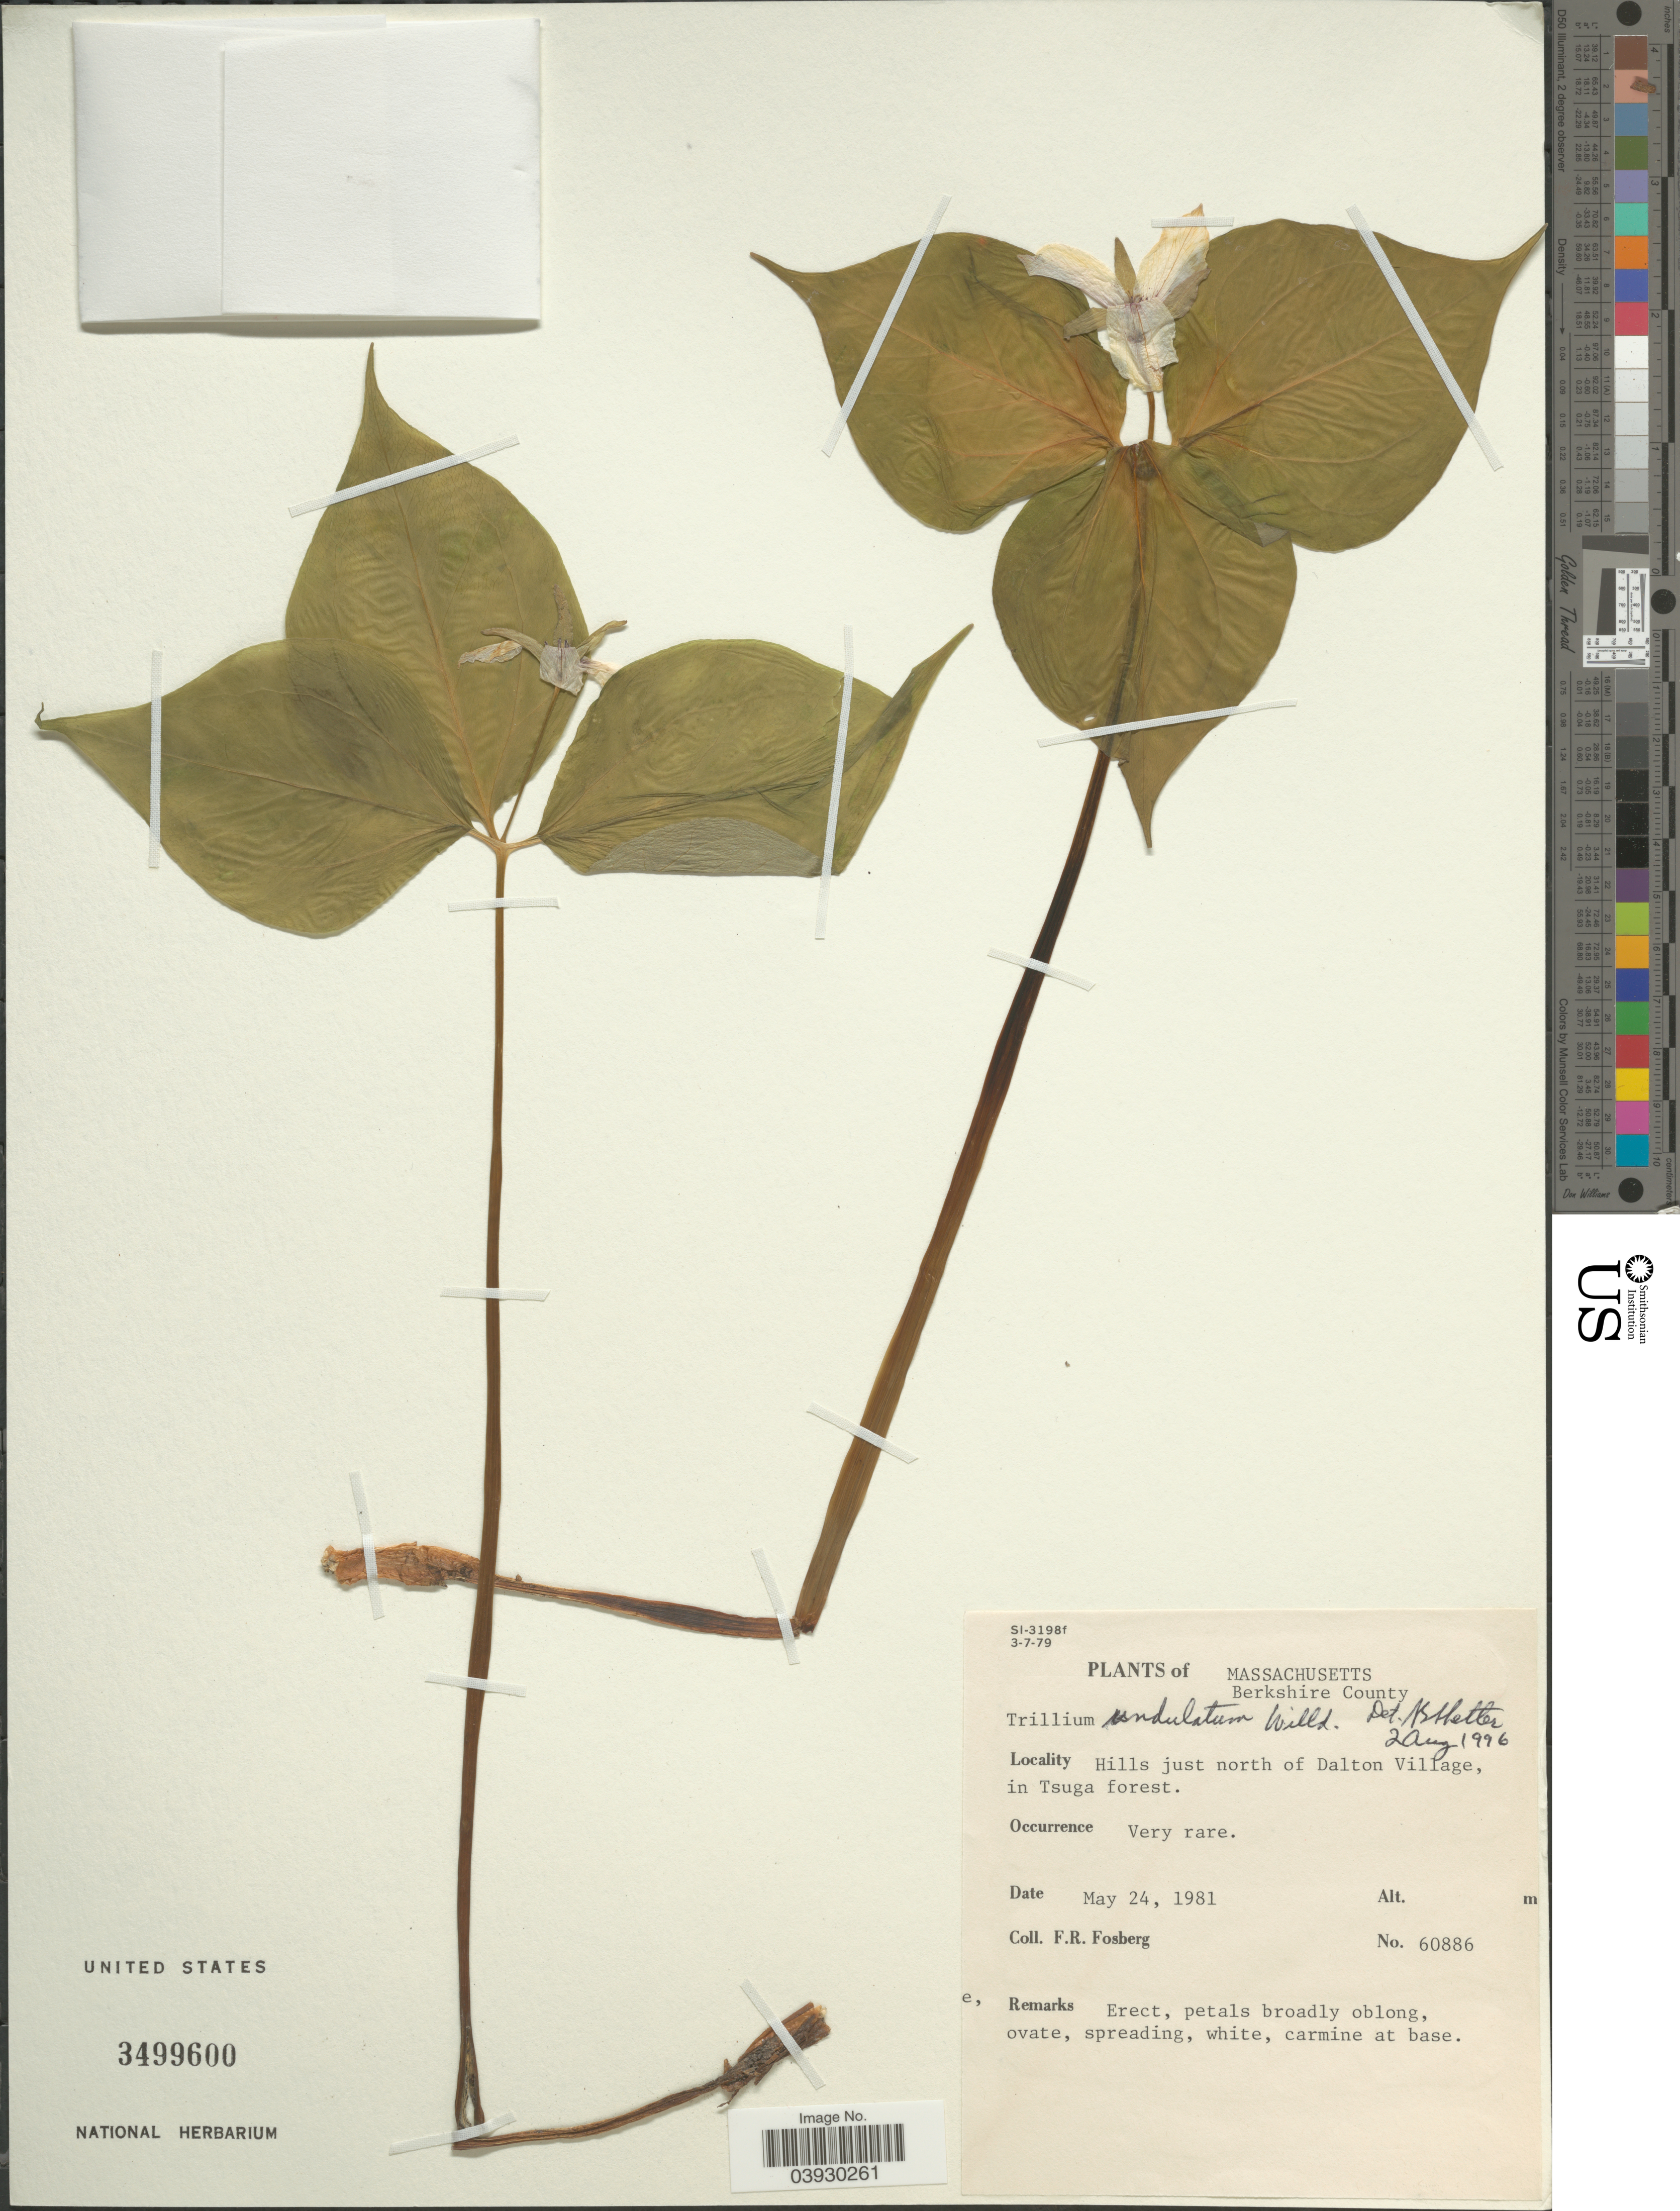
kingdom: Plantae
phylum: Tracheophyta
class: Liliopsida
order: Liliales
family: Melanthiaceae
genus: Trillium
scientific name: Trillium undulatum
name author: Willd.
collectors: F. R. Fosberg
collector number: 60886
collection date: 1981-05-24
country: United States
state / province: Massachusetts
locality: Berkshire County. Hills just north of Dalton Village, in Tsuga forest.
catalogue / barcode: US 3499600